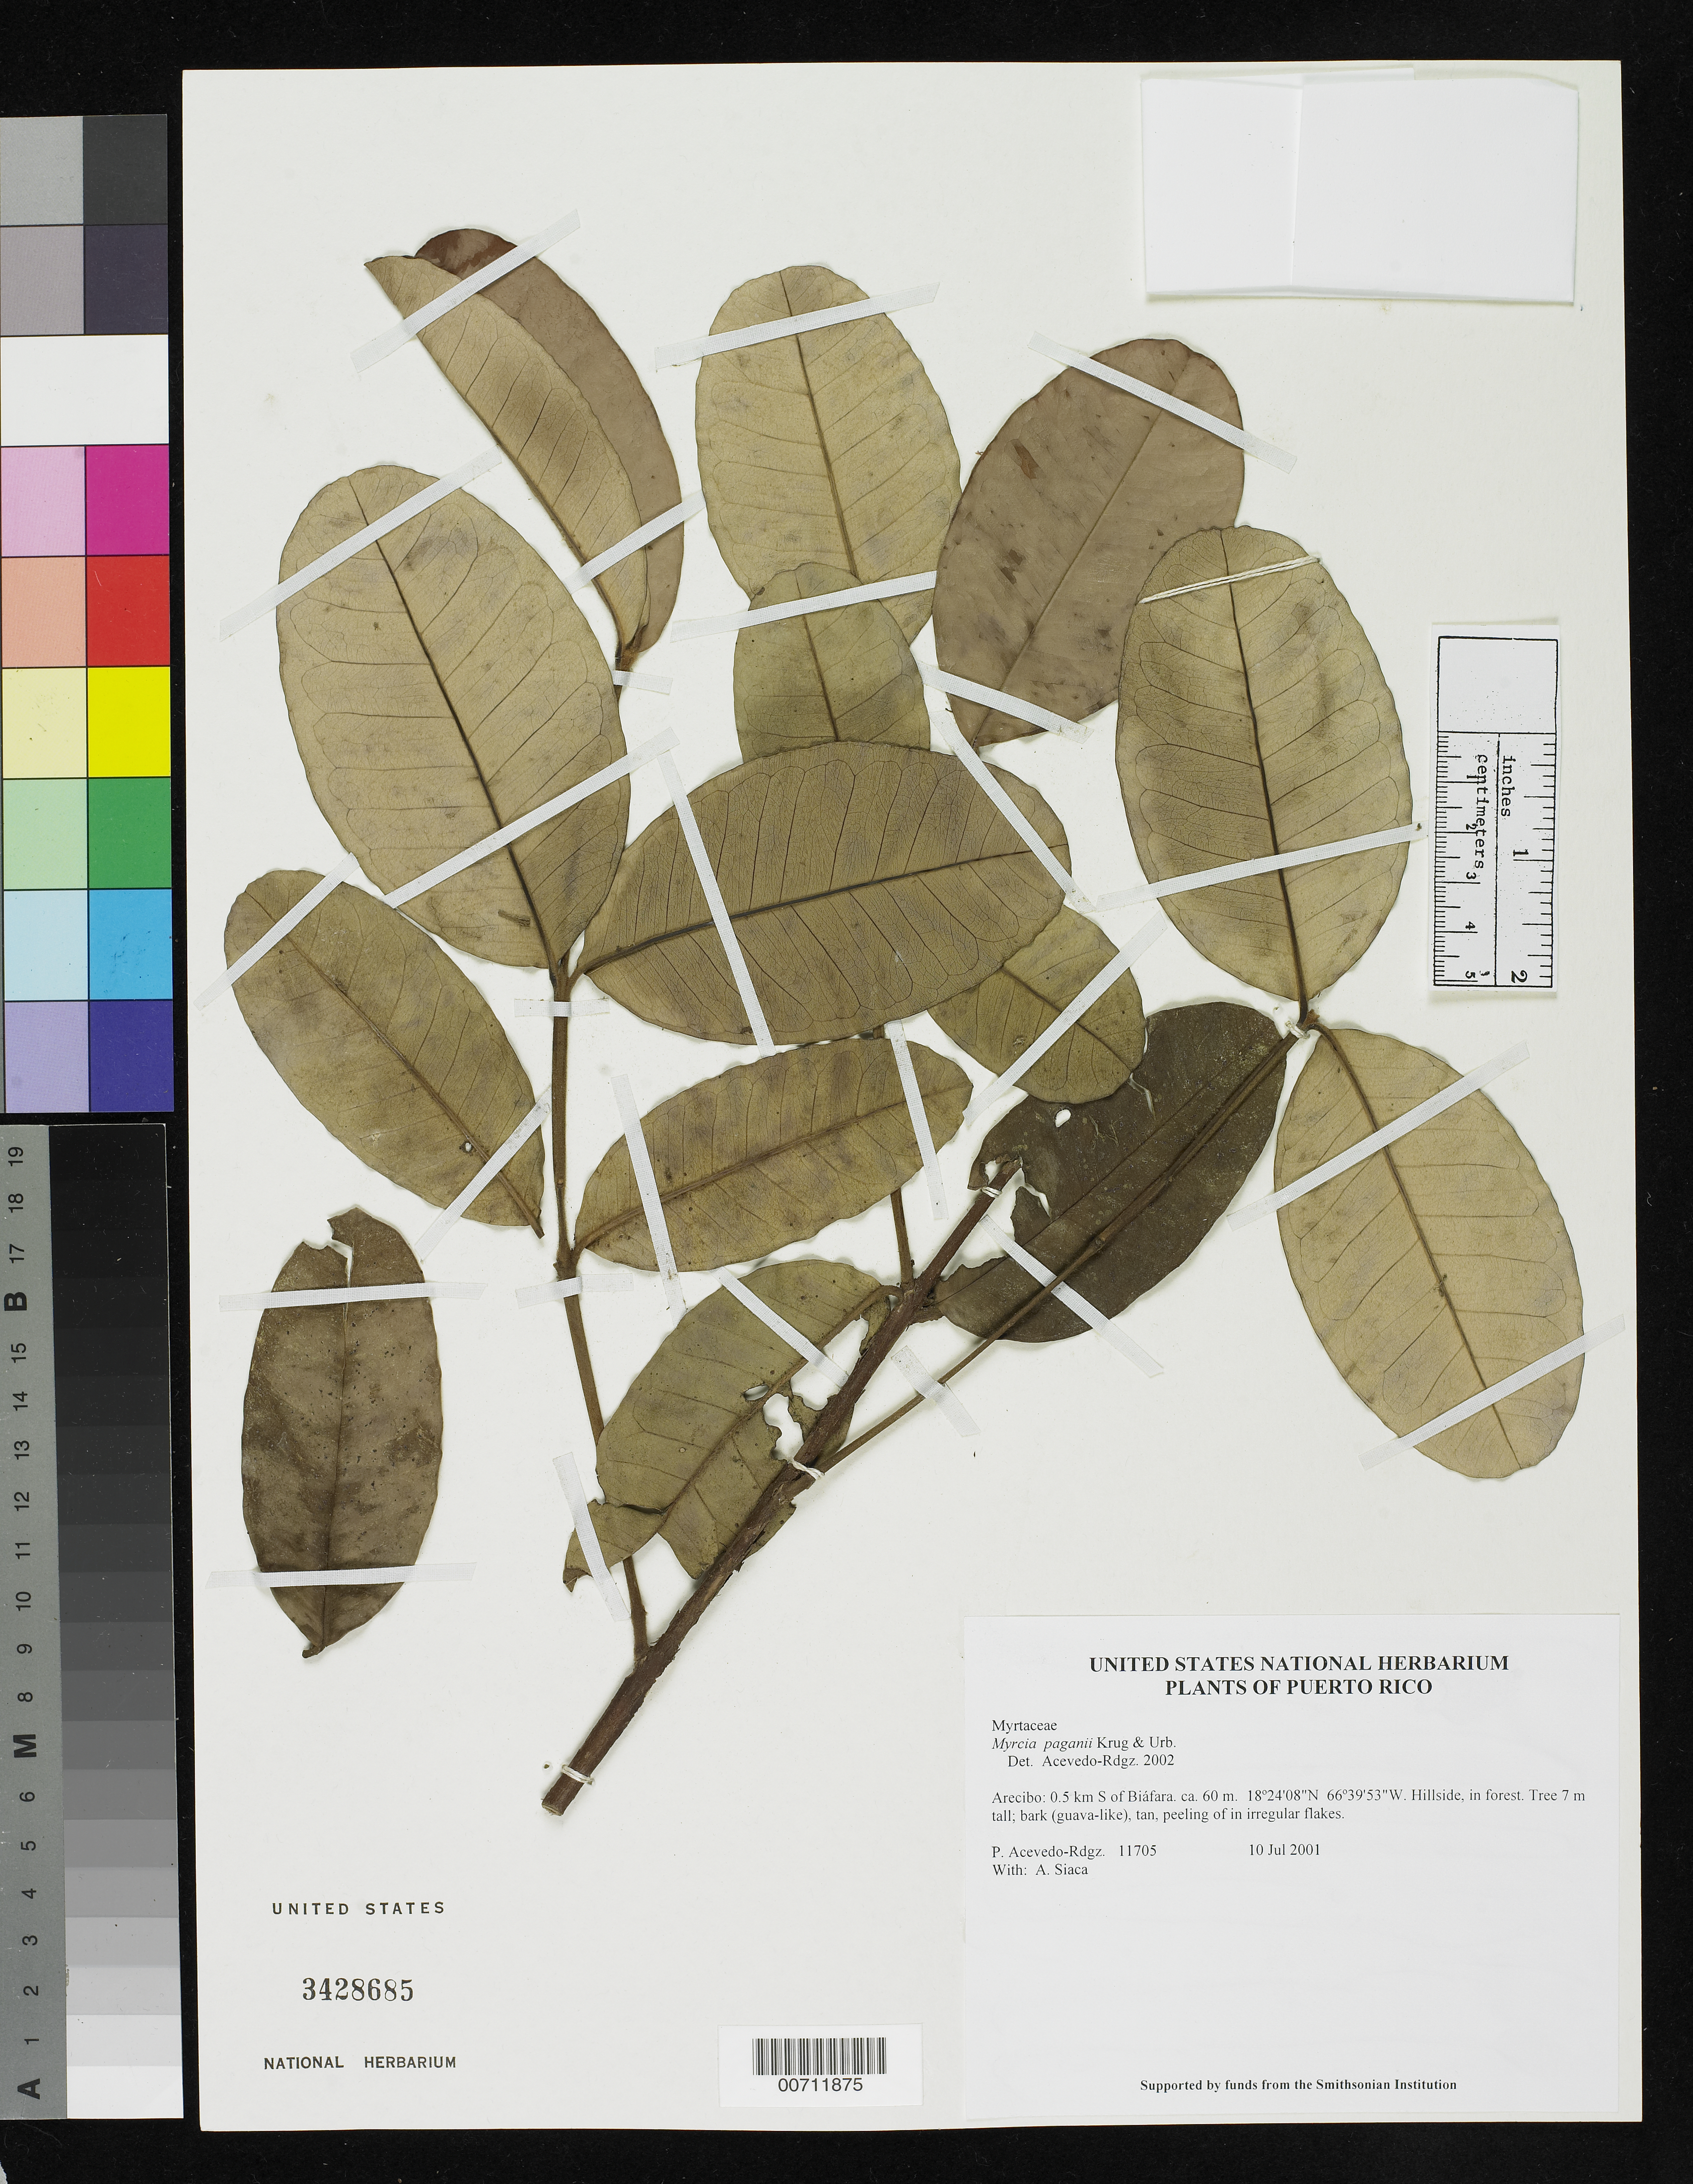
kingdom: Plantae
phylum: Tracheophyta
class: Magnoliopsida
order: Myrtales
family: Myrtaceae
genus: Myrcia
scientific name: Myrcia paganii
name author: Krug & Urb.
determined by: Acevedo-Rodríguez, P., (BOT), Smithsonian Institution - National Museum of Natural History (UNITED STATES)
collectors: P. Acevedo-Rodr. & A. Siaca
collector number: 11705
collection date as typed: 10 Jul 2001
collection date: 2001-07-10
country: Puerto Rico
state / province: Arecibo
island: Puerto Rico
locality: Arecibo: 0.5 km S of Biáfara.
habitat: Hillside, in forest.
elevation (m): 60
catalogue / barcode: US 3428685